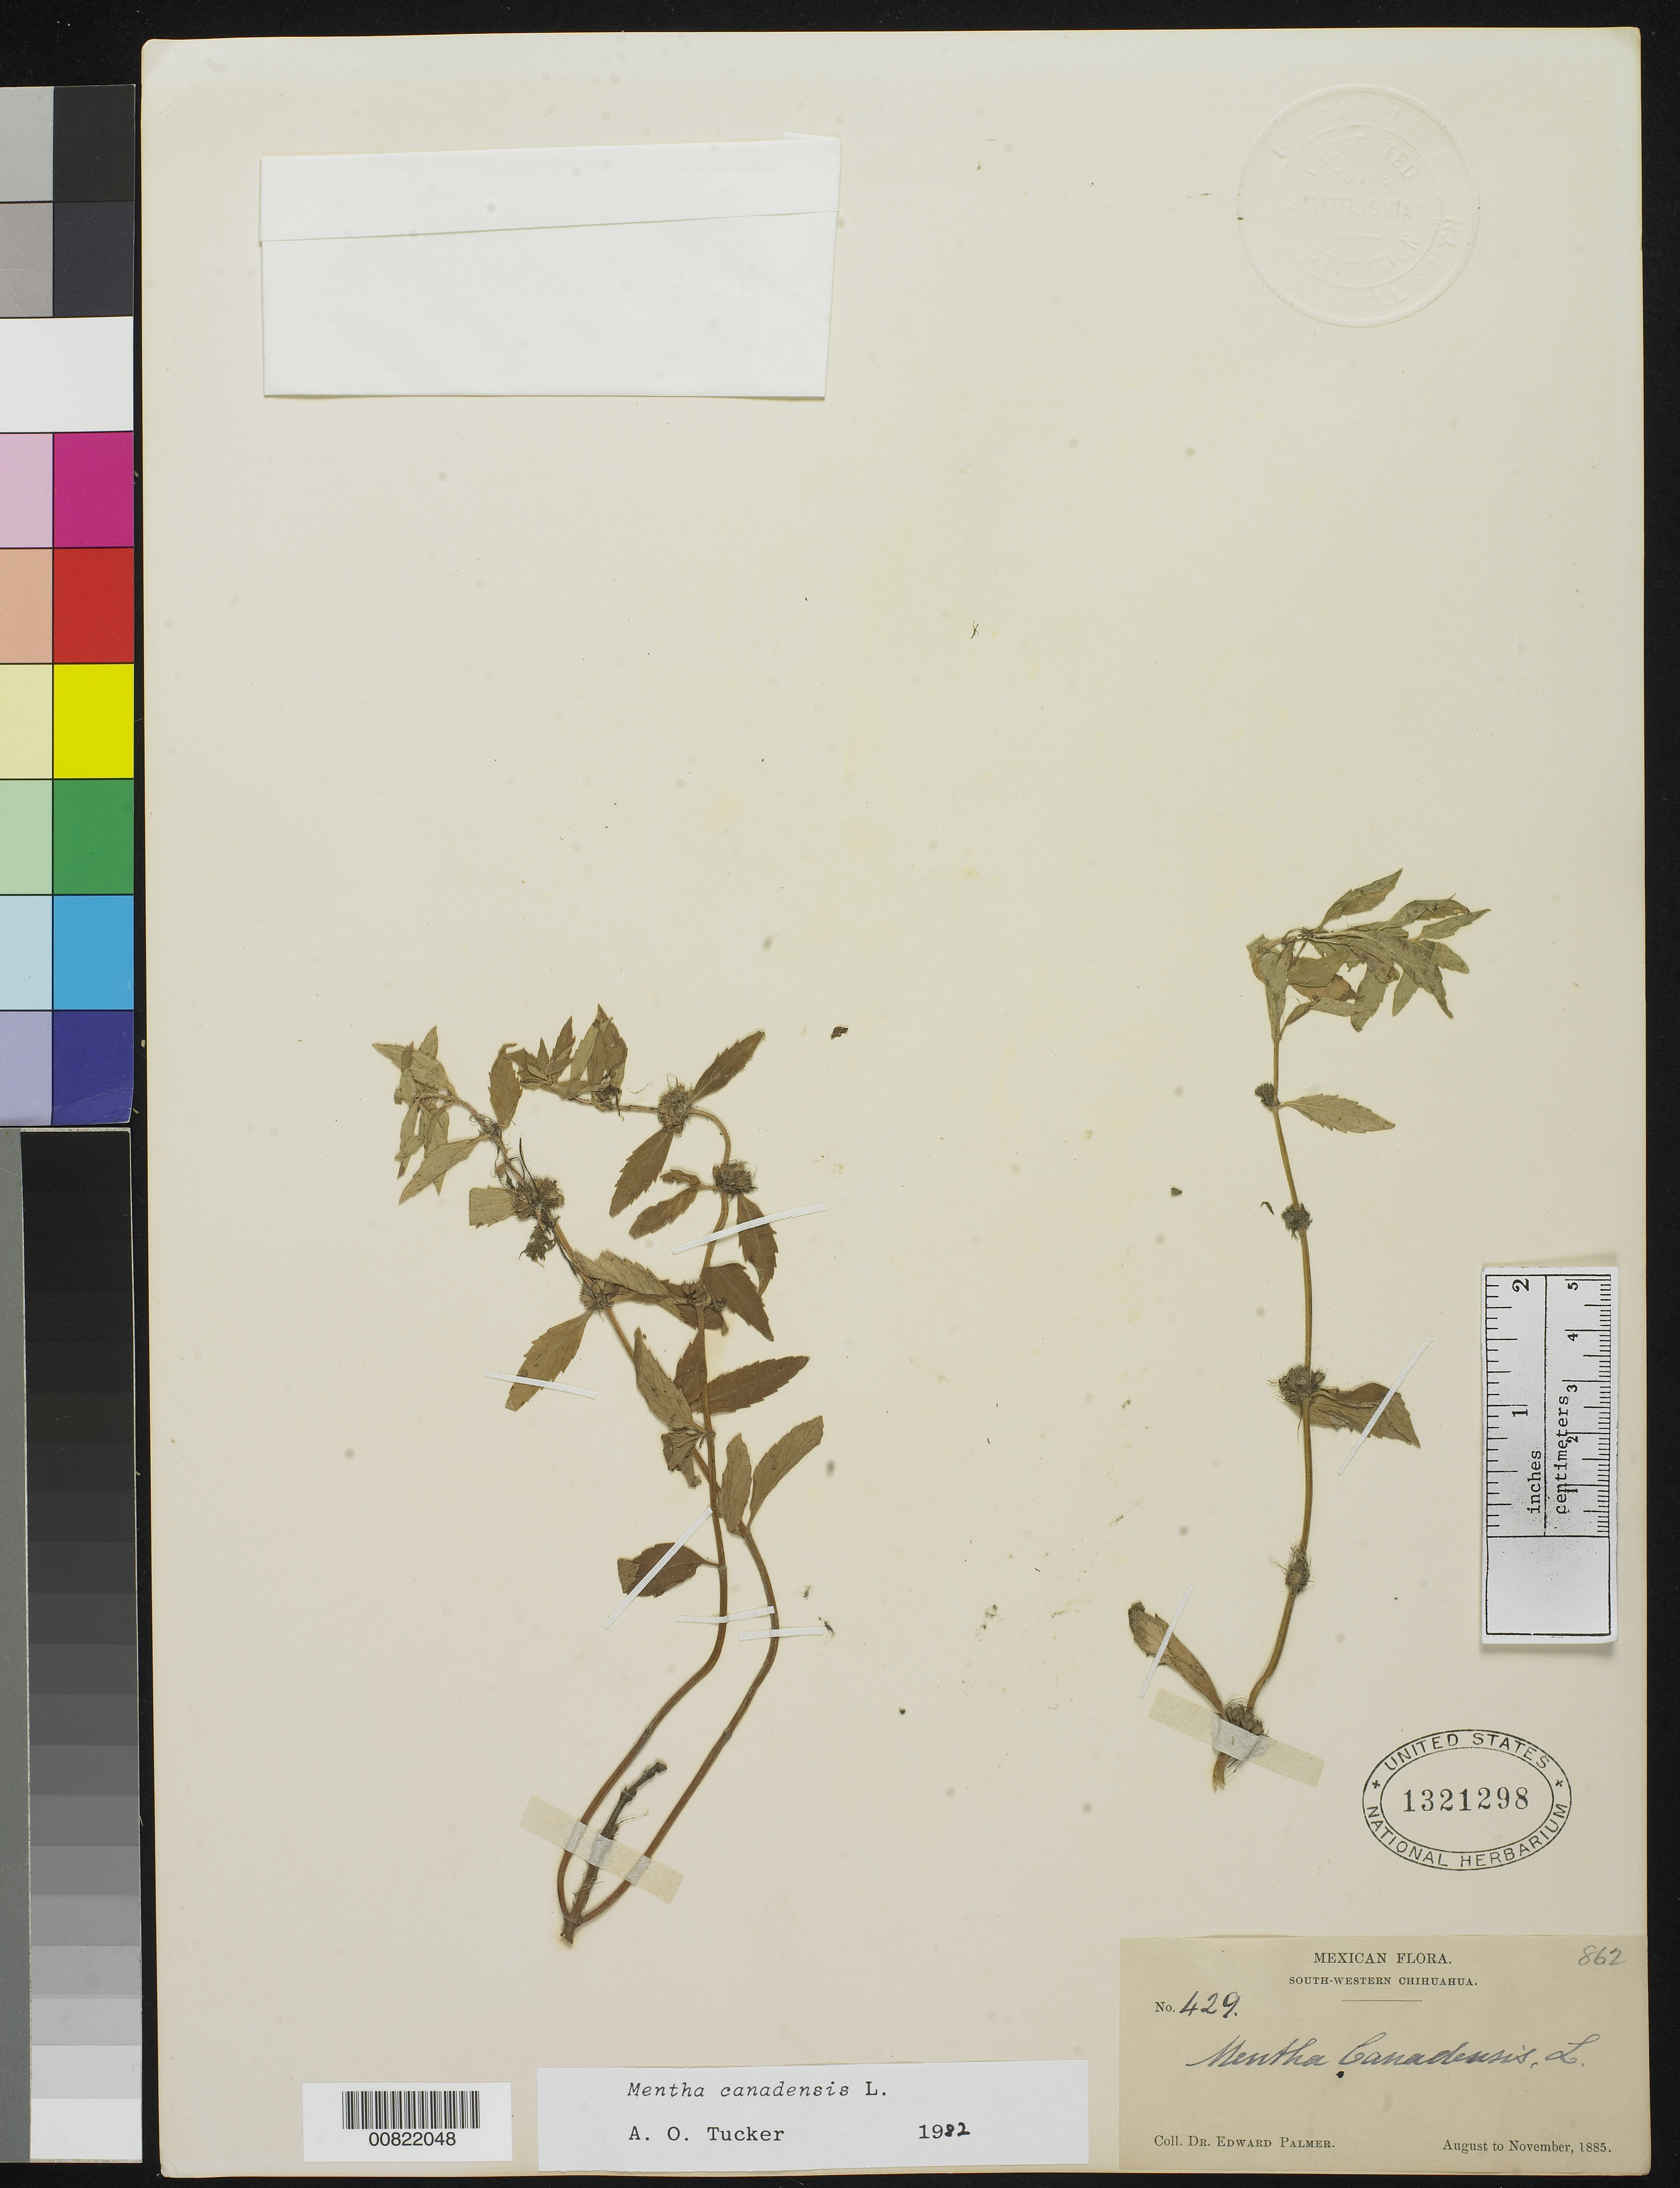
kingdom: Plantae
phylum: Tracheophyta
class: Magnoliopsida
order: Lamiales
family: Lamiaceae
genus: Mentha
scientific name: Mentha canadensis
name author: L.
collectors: E. Palmer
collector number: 429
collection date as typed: Aug 1885 to -- Nov 1885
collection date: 1885-08/1885-11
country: Mexico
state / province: Chihuahua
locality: South-Western Chihuahua.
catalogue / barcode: US 1321298